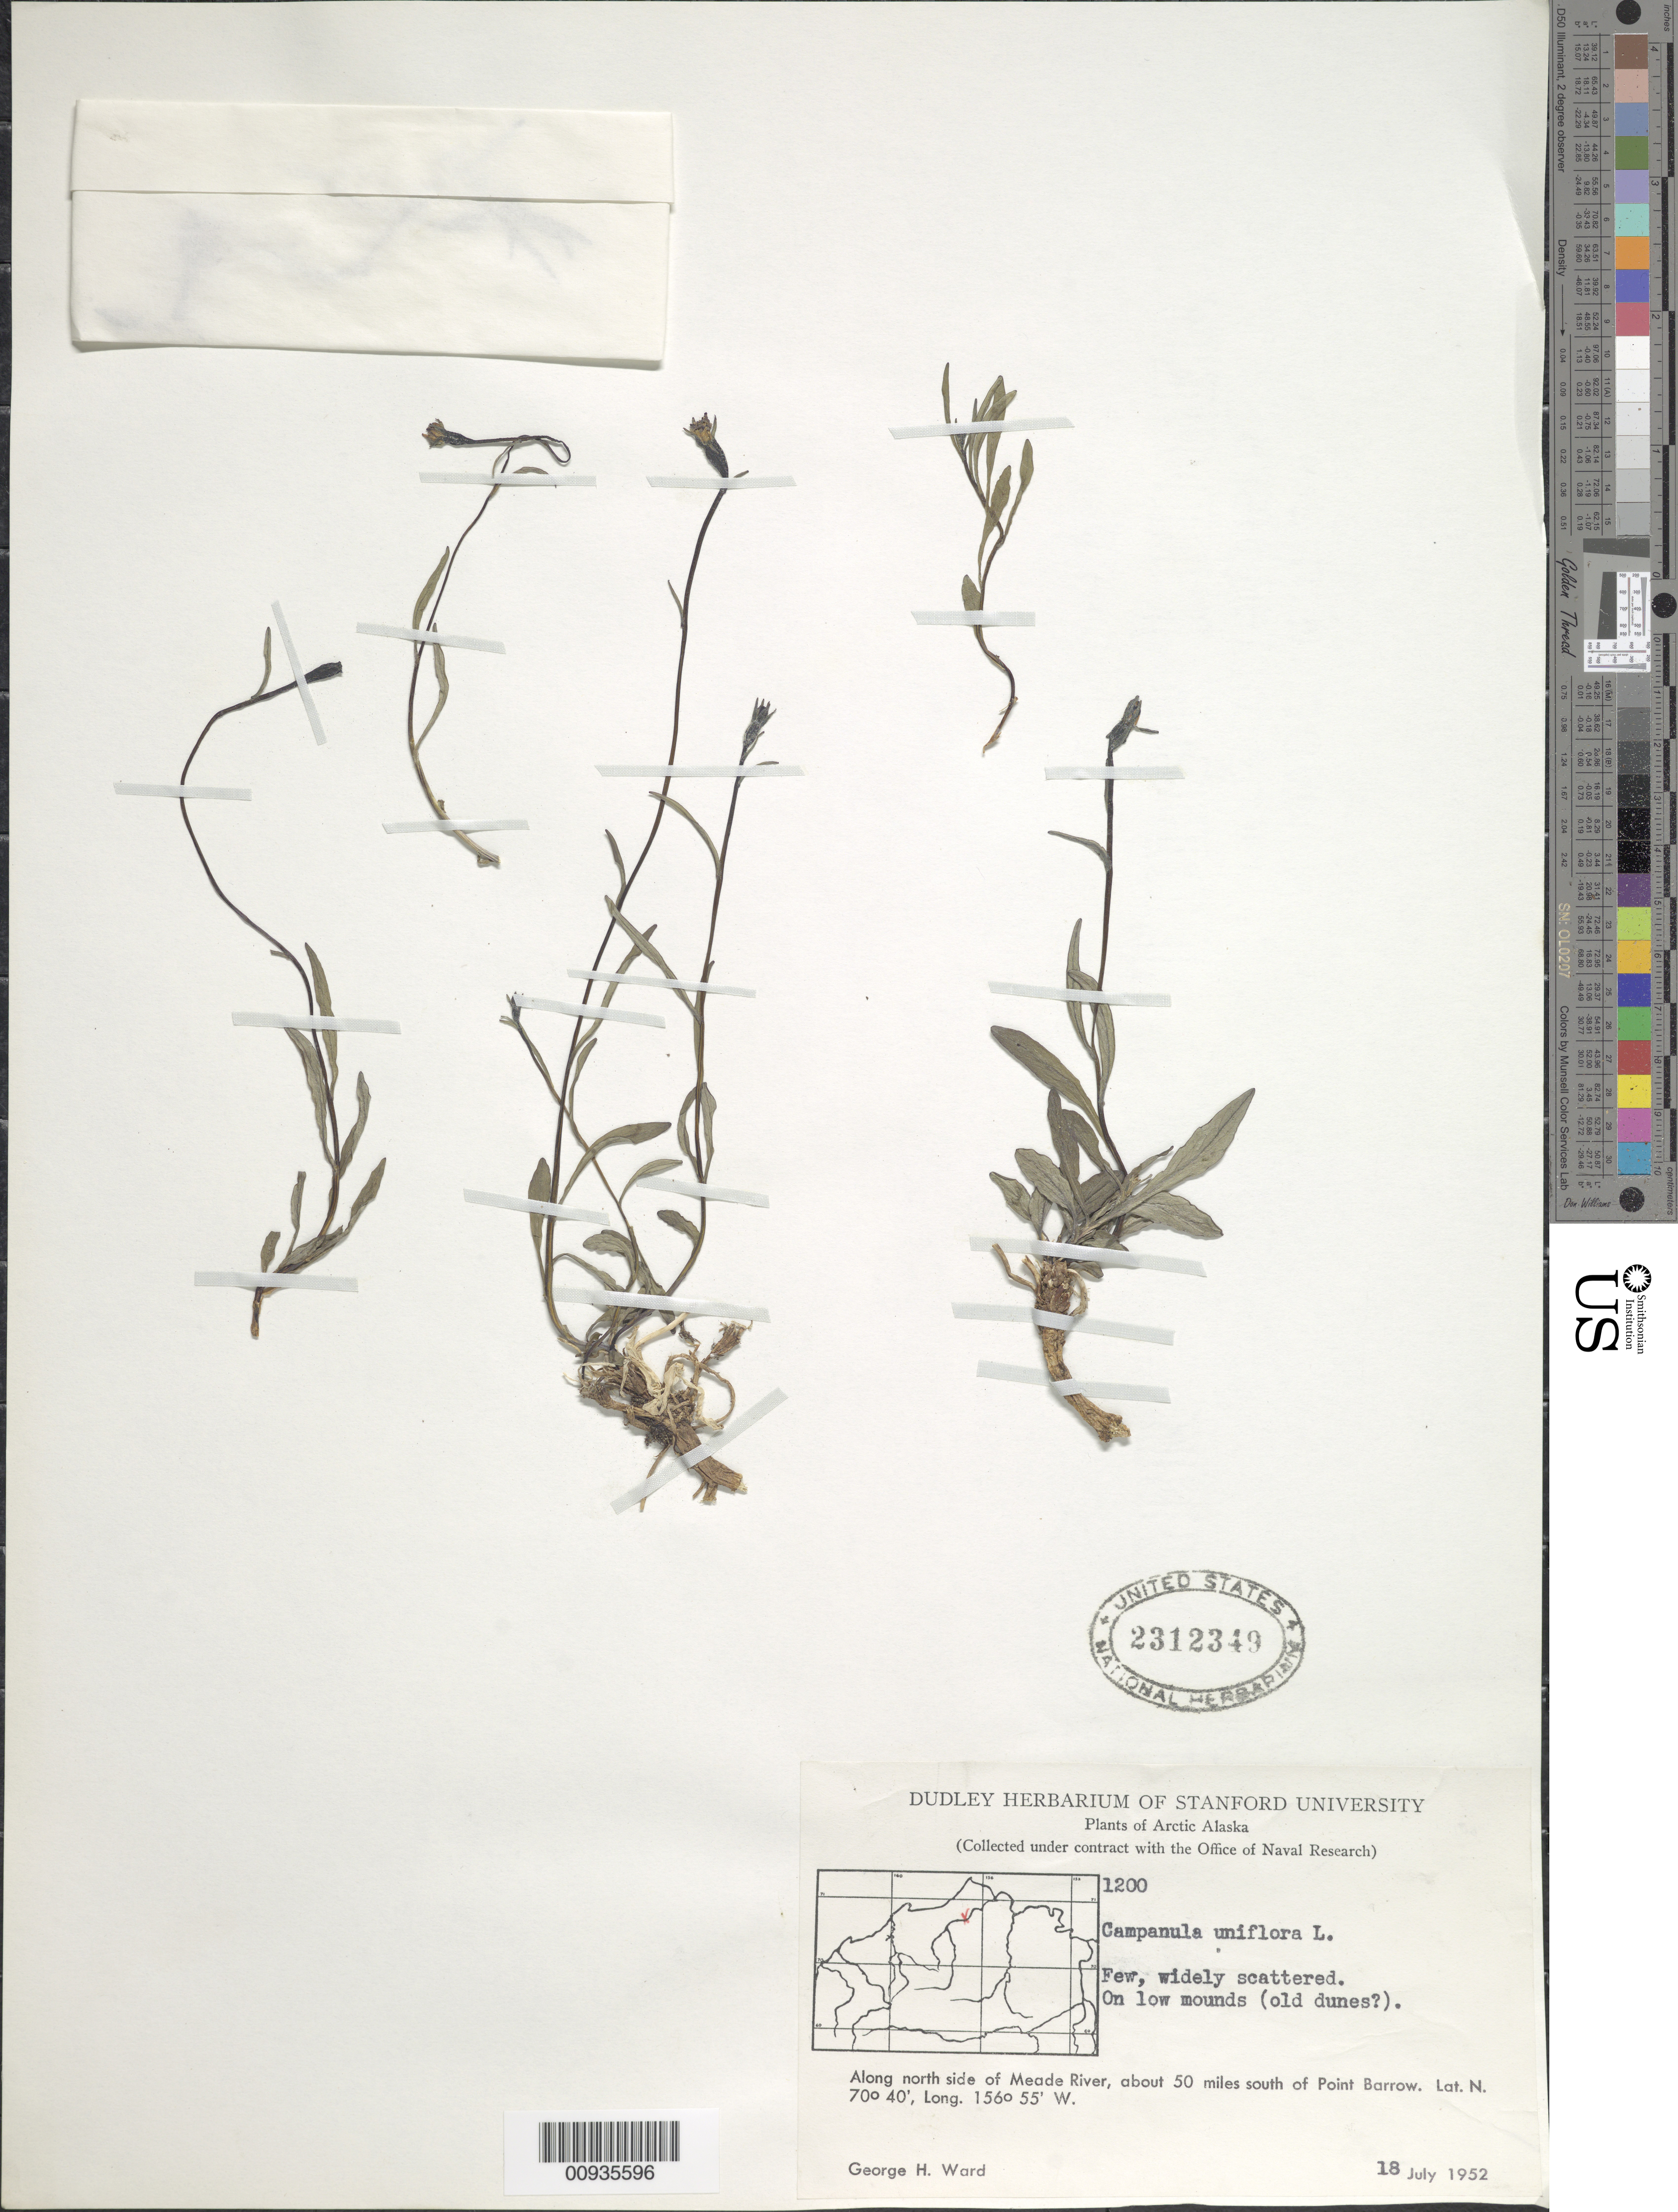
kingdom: Plantae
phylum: Tracheophyta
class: Magnoliopsida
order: Asterales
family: Campanulaceae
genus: Campanula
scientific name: Campanula uniflora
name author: L.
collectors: G. H. Ward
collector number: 1200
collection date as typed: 18 July 1952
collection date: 1952-07-18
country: United States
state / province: Alaska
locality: Along north side of Meade River, about 50 miles south of Point Barrow.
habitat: on low mounds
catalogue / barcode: US 2312349